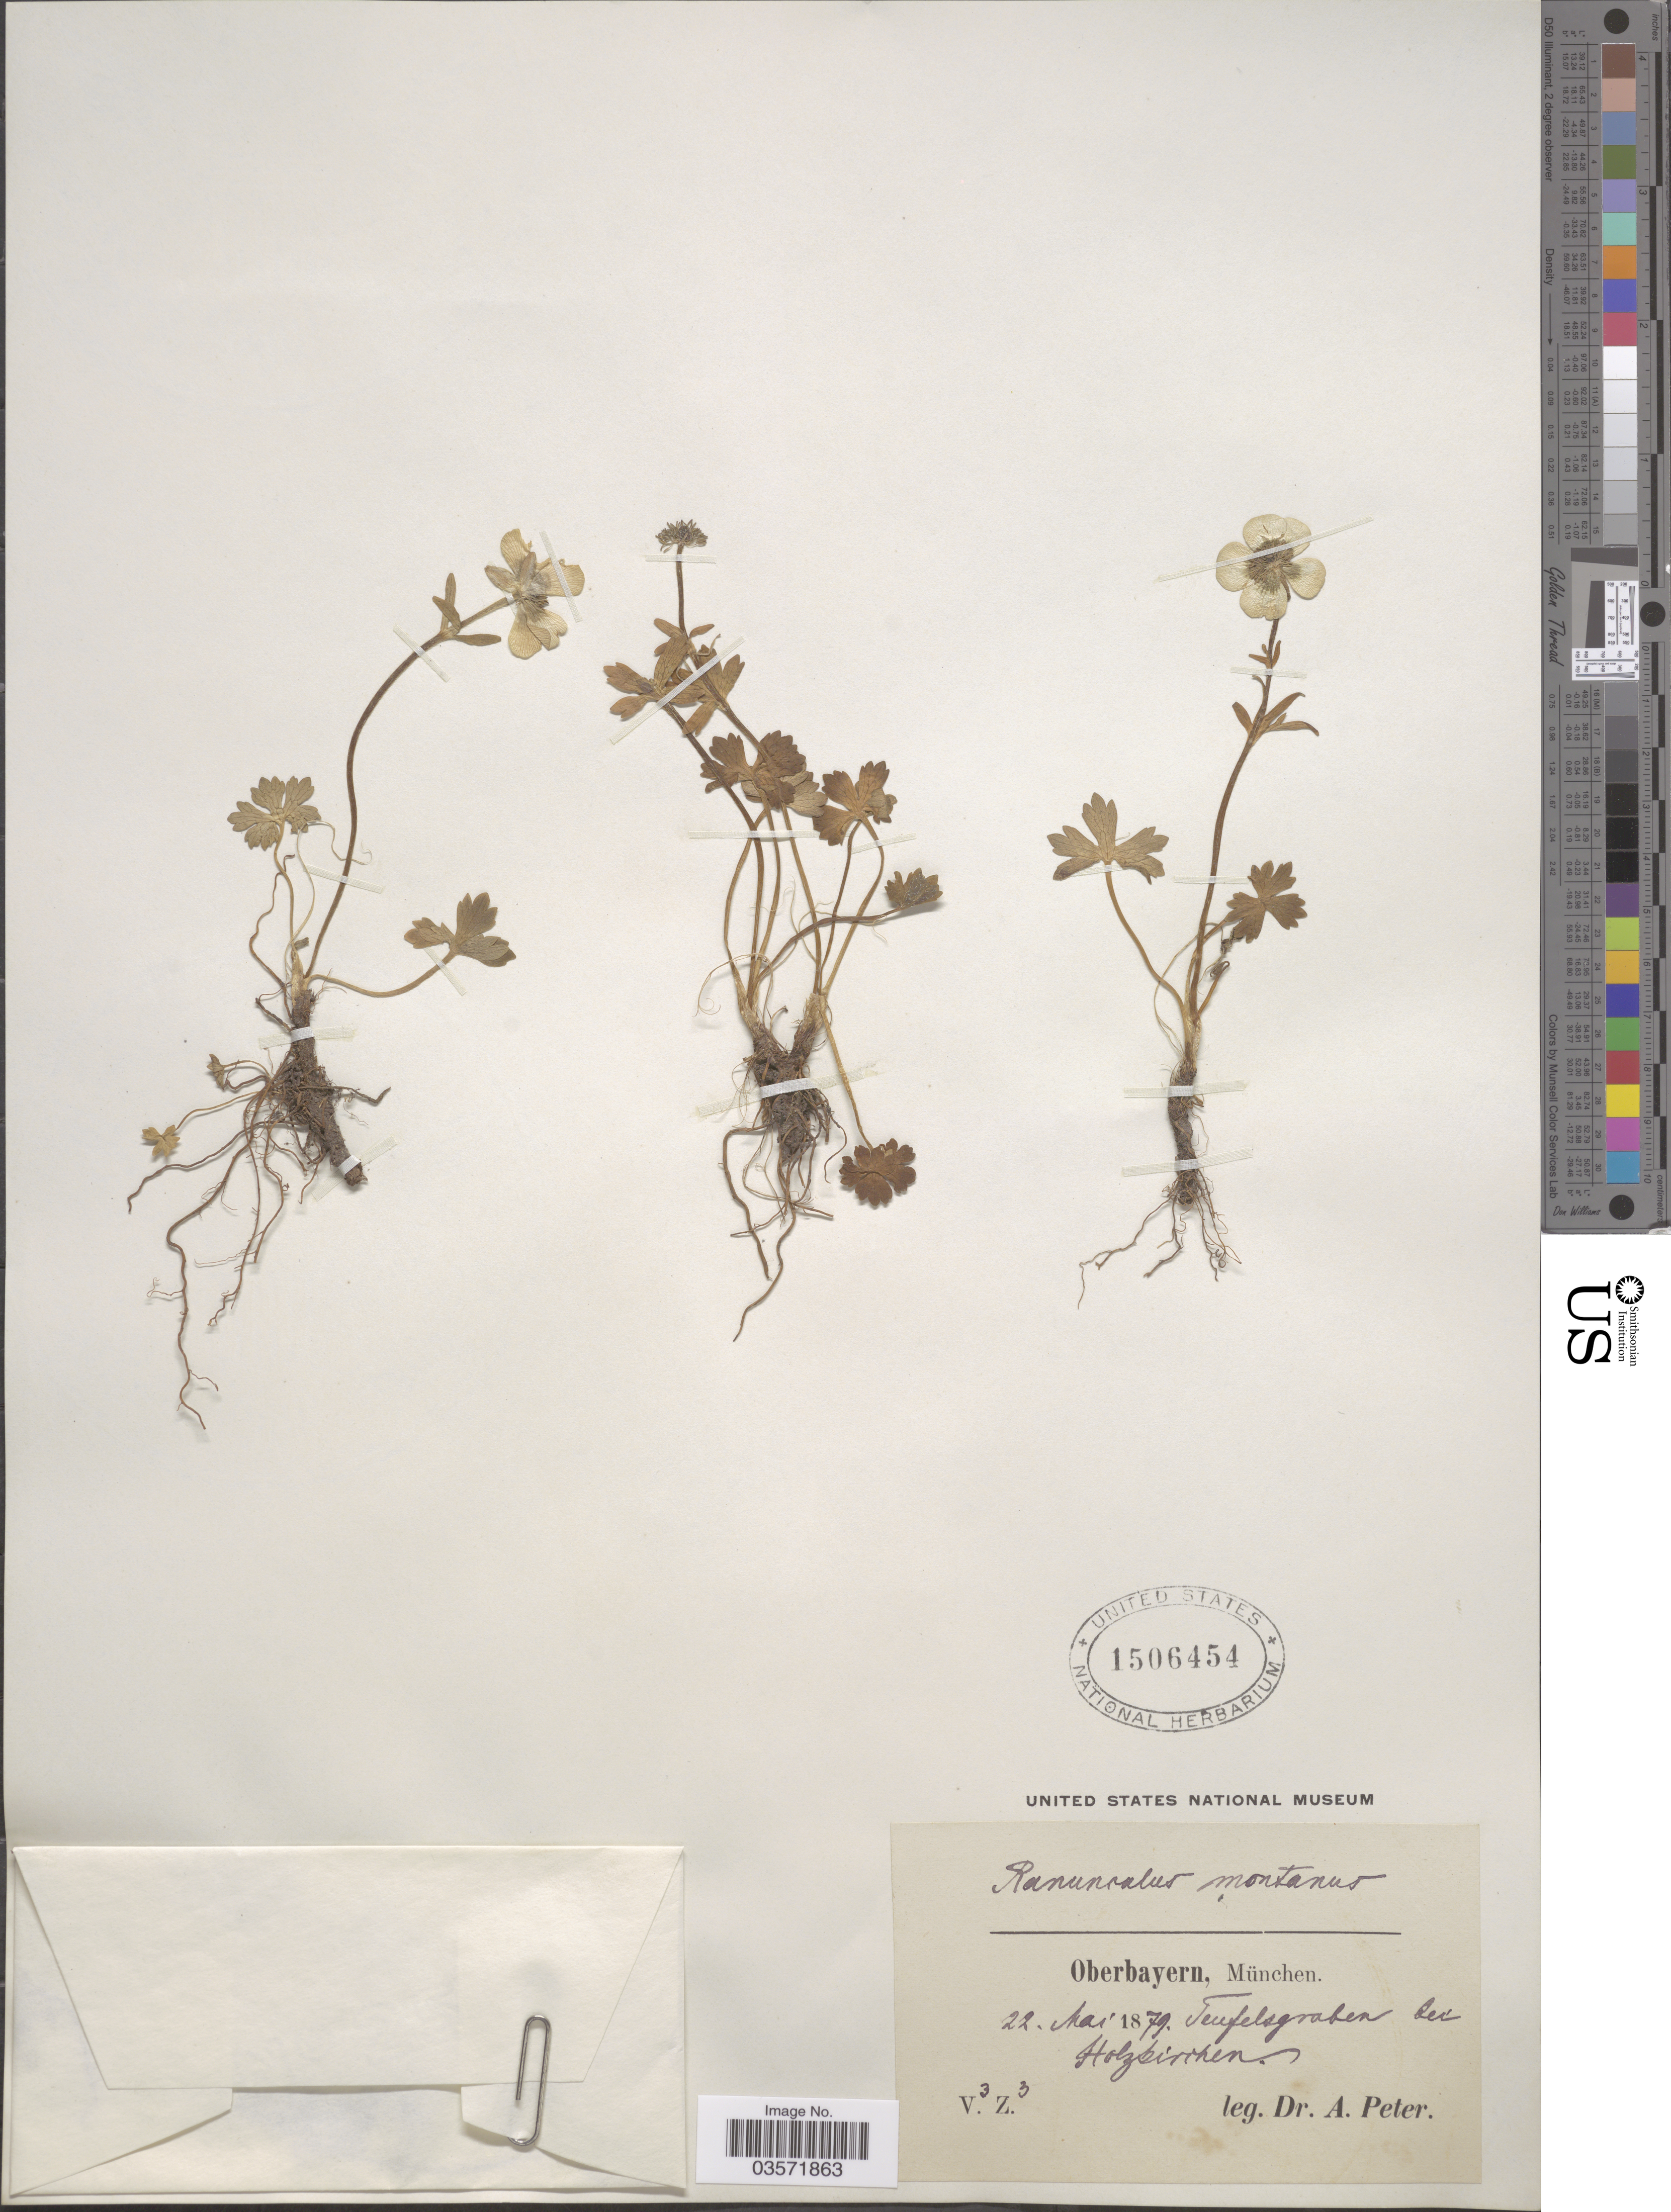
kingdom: Plantae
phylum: Tracheophyta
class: Magnoliopsida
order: Ranunculales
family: Ranunculaceae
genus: Ranunculus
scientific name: Ranunculus montanus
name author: Willd.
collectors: A. Peter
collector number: V3Z3?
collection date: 1879-05-22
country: Germany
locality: Oberbayern, München. Teufelsgraben der Holzkirchen.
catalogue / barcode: US 1506454